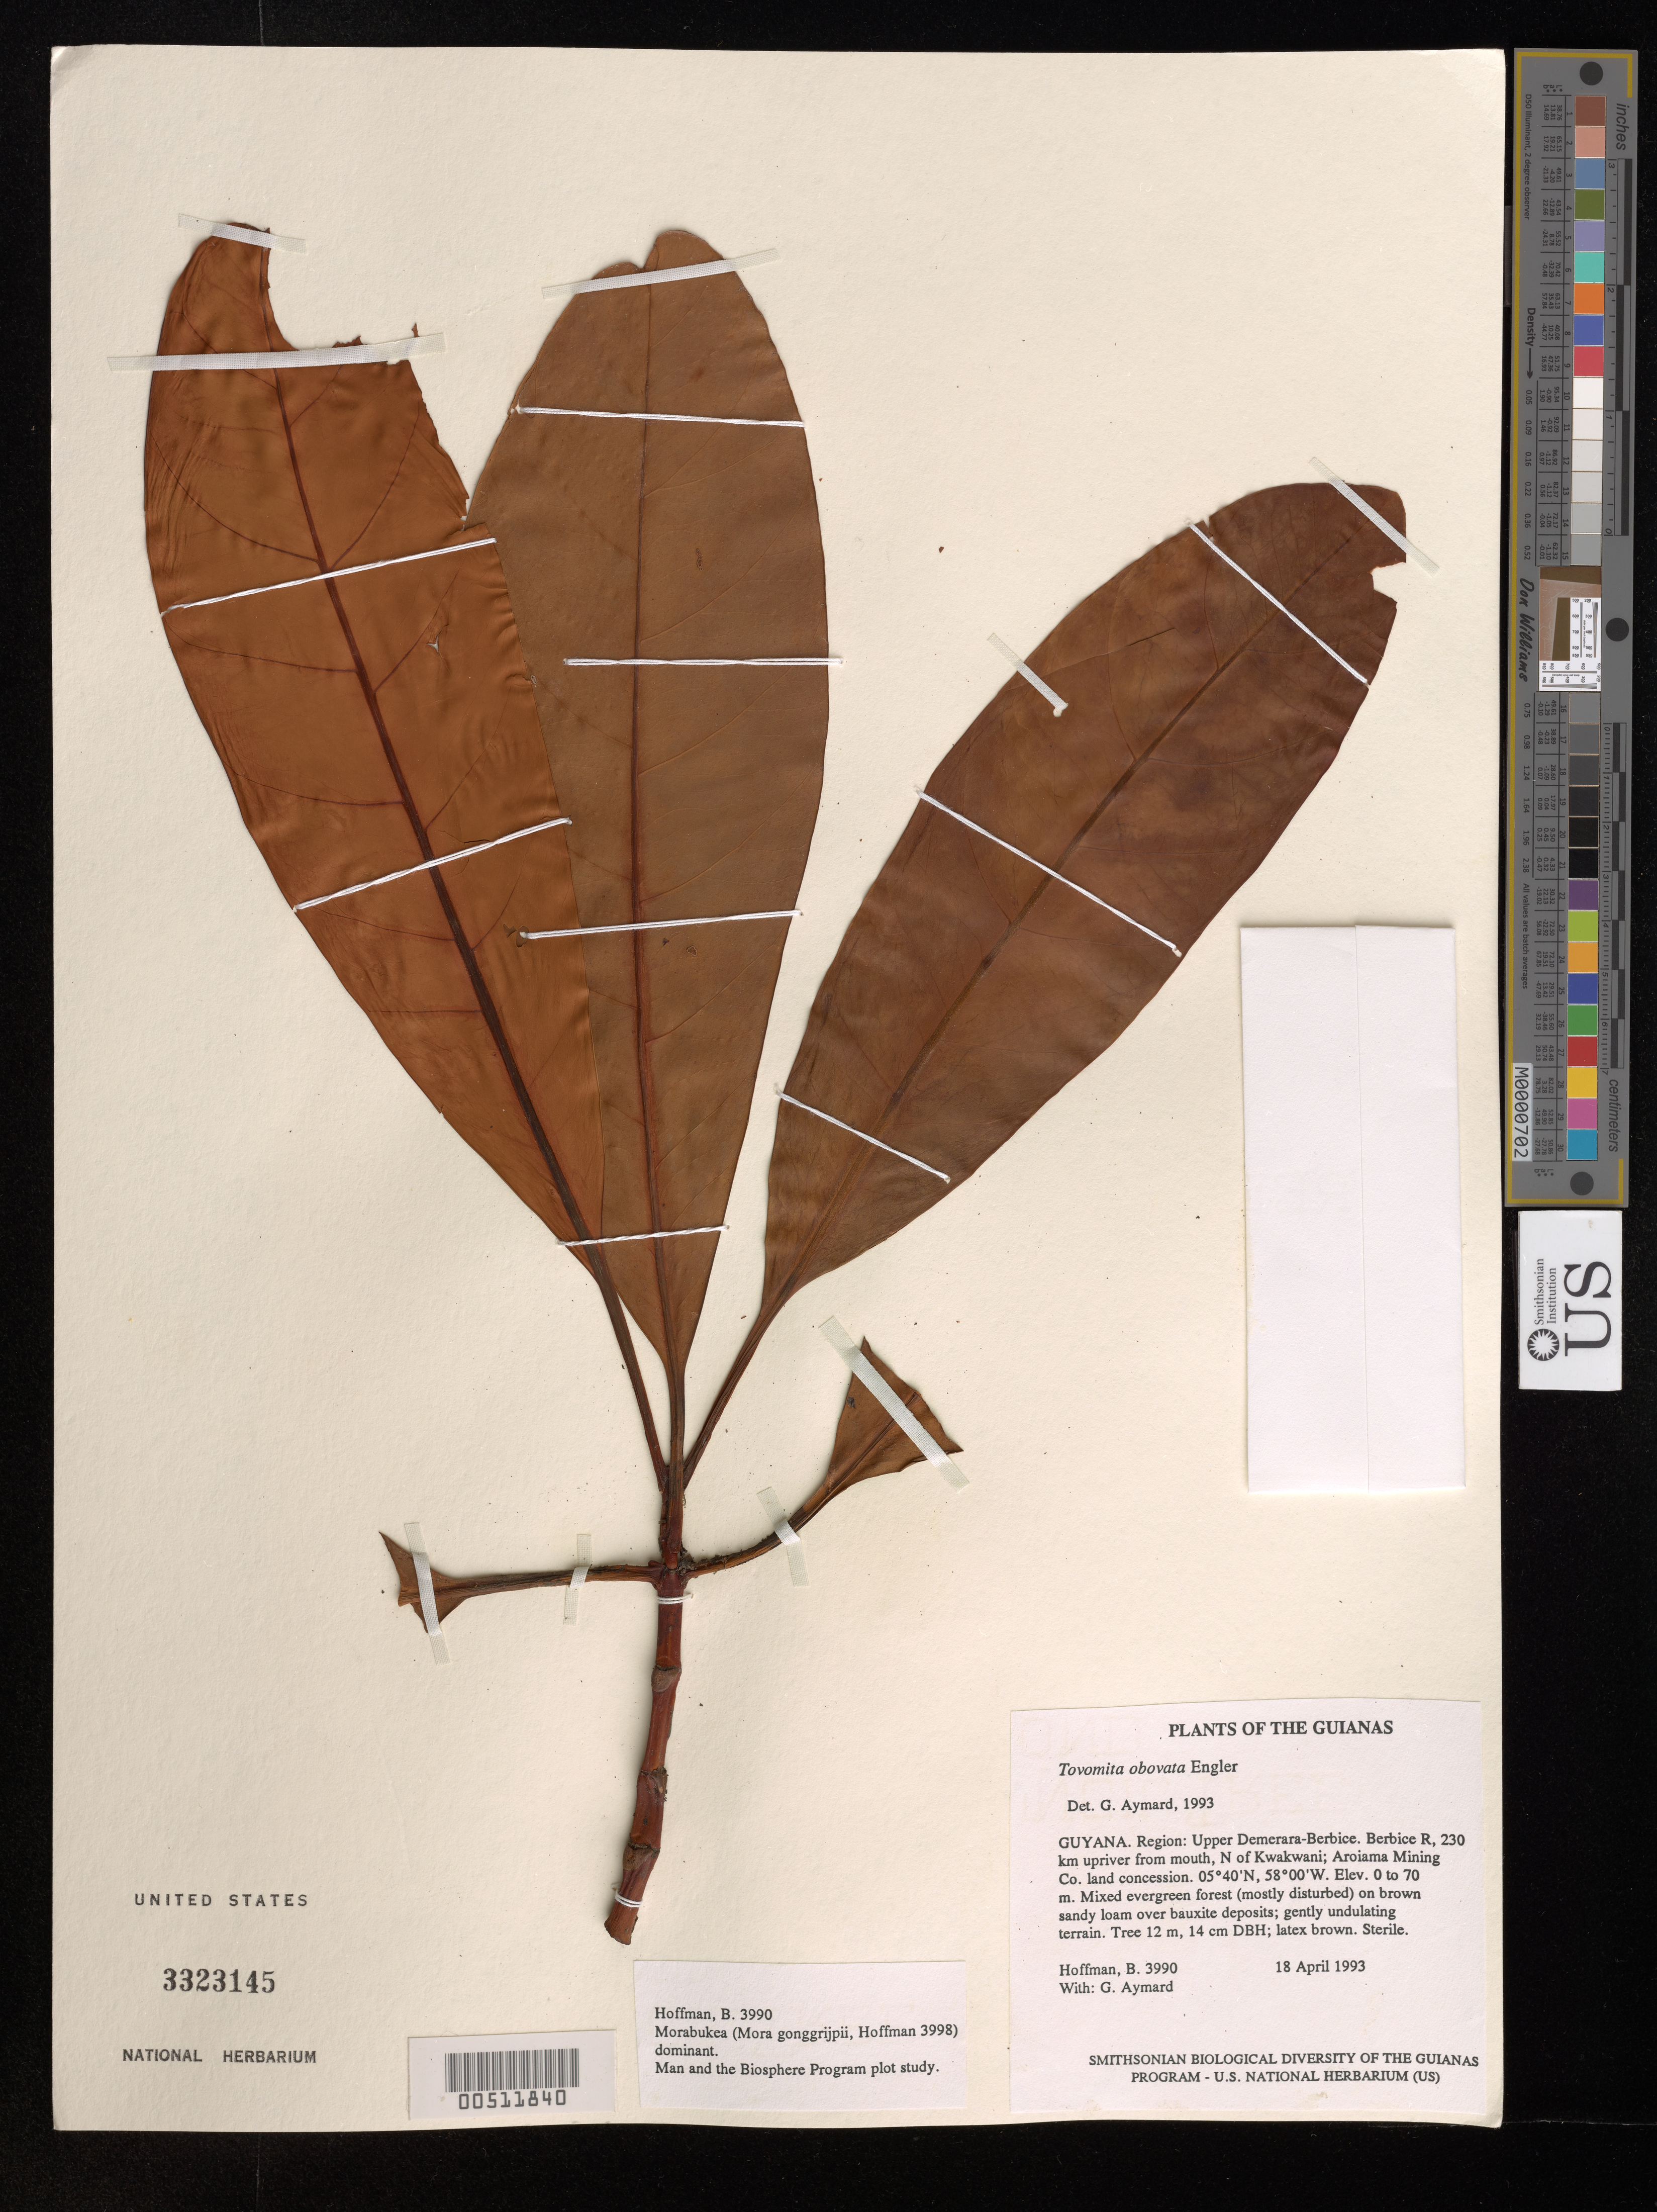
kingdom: Plantae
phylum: Tracheophyta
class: Magnoliopsida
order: Malpighiales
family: Clusiaceae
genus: Tovomita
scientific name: Tovomita macrophylla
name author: (Poepp.) Walp.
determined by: Pipoly, J. J., III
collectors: B. Hoffman & G. A. Aymard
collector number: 3990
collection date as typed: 18 April 1993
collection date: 1993-04-18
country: Guyana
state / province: U. Demerara-Berbice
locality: Berbice River, 230 km upriver from mouth, N of Kwakwani; Aroiama Mining Co. land concession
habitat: Mixed evergreen forest (mostly disturbed) on brown sandy loam over bauxite deposits; gently undulating terrain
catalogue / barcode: US 3323145